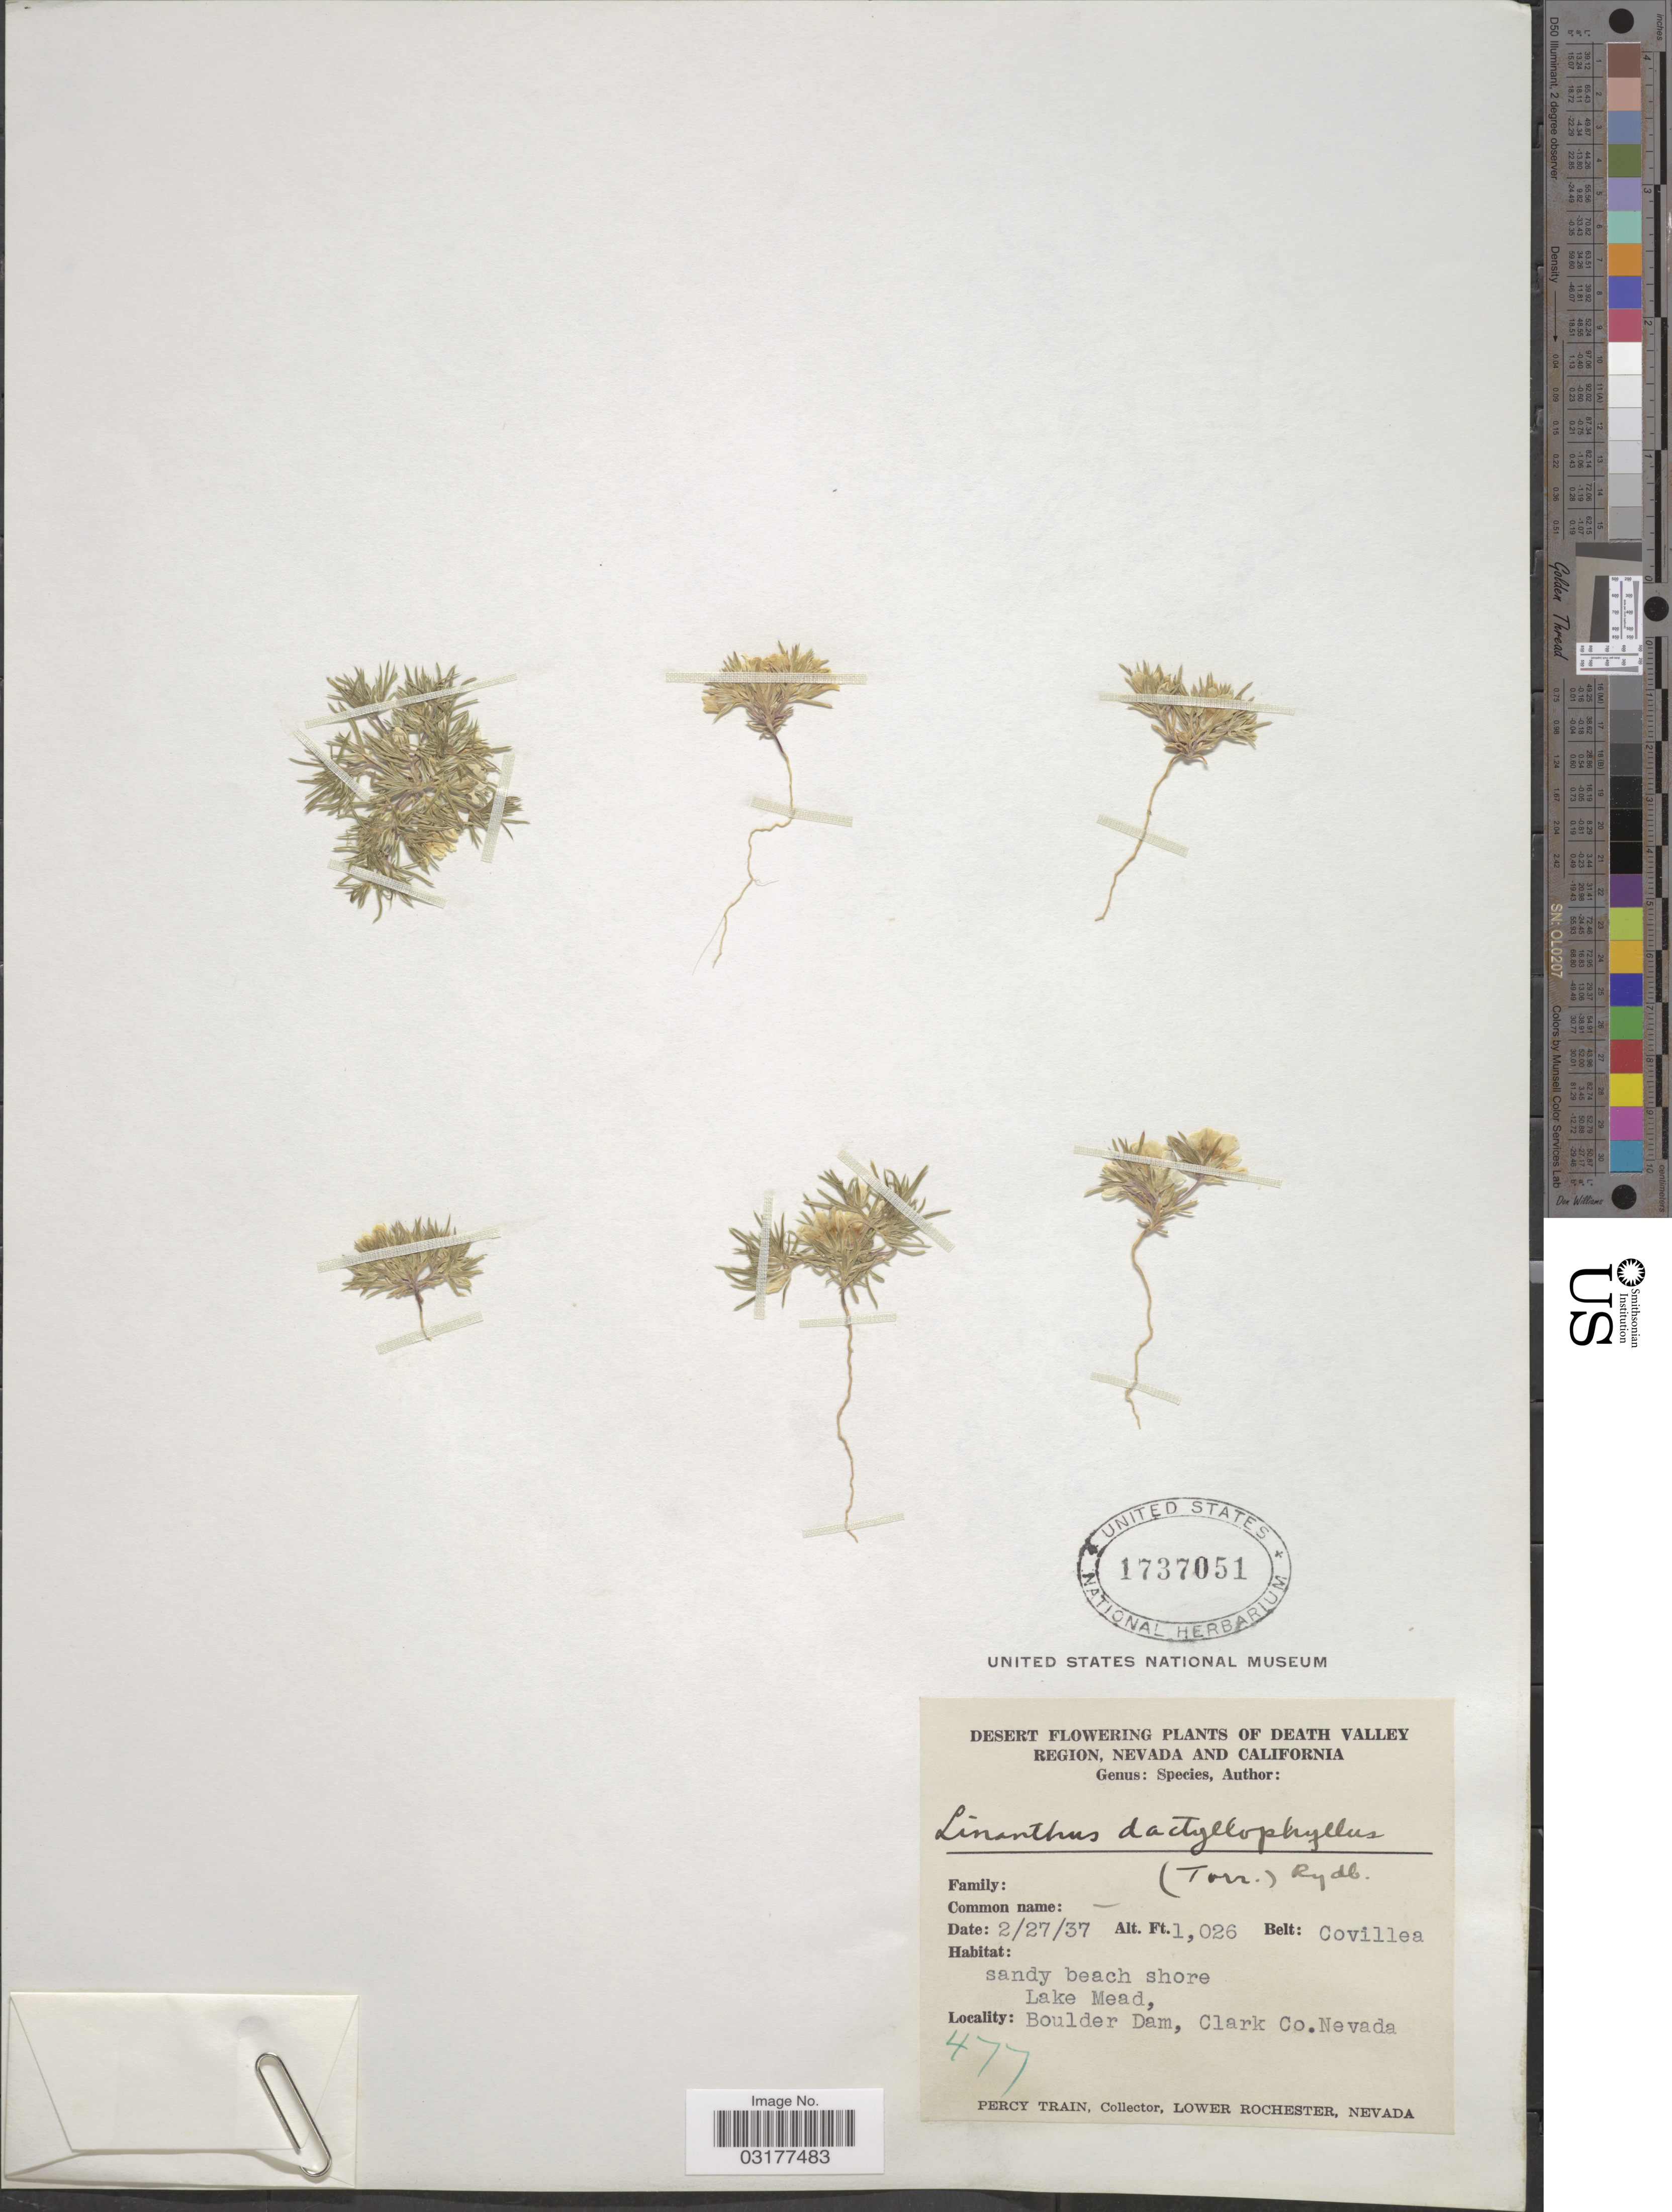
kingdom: Plantae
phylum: Tracheophyta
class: Magnoliopsida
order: Ericales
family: Polemoniaceae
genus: Linanthus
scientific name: Linanthus demissus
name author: (A. Gray) Greene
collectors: P. Train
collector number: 477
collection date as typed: Transcribed d/m/y: 27/2/37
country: United States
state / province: Nevada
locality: Death Valley Region. Sandy beach shore Lake Mead, Boulder Dam, Clark Co.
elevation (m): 313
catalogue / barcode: US 1737051